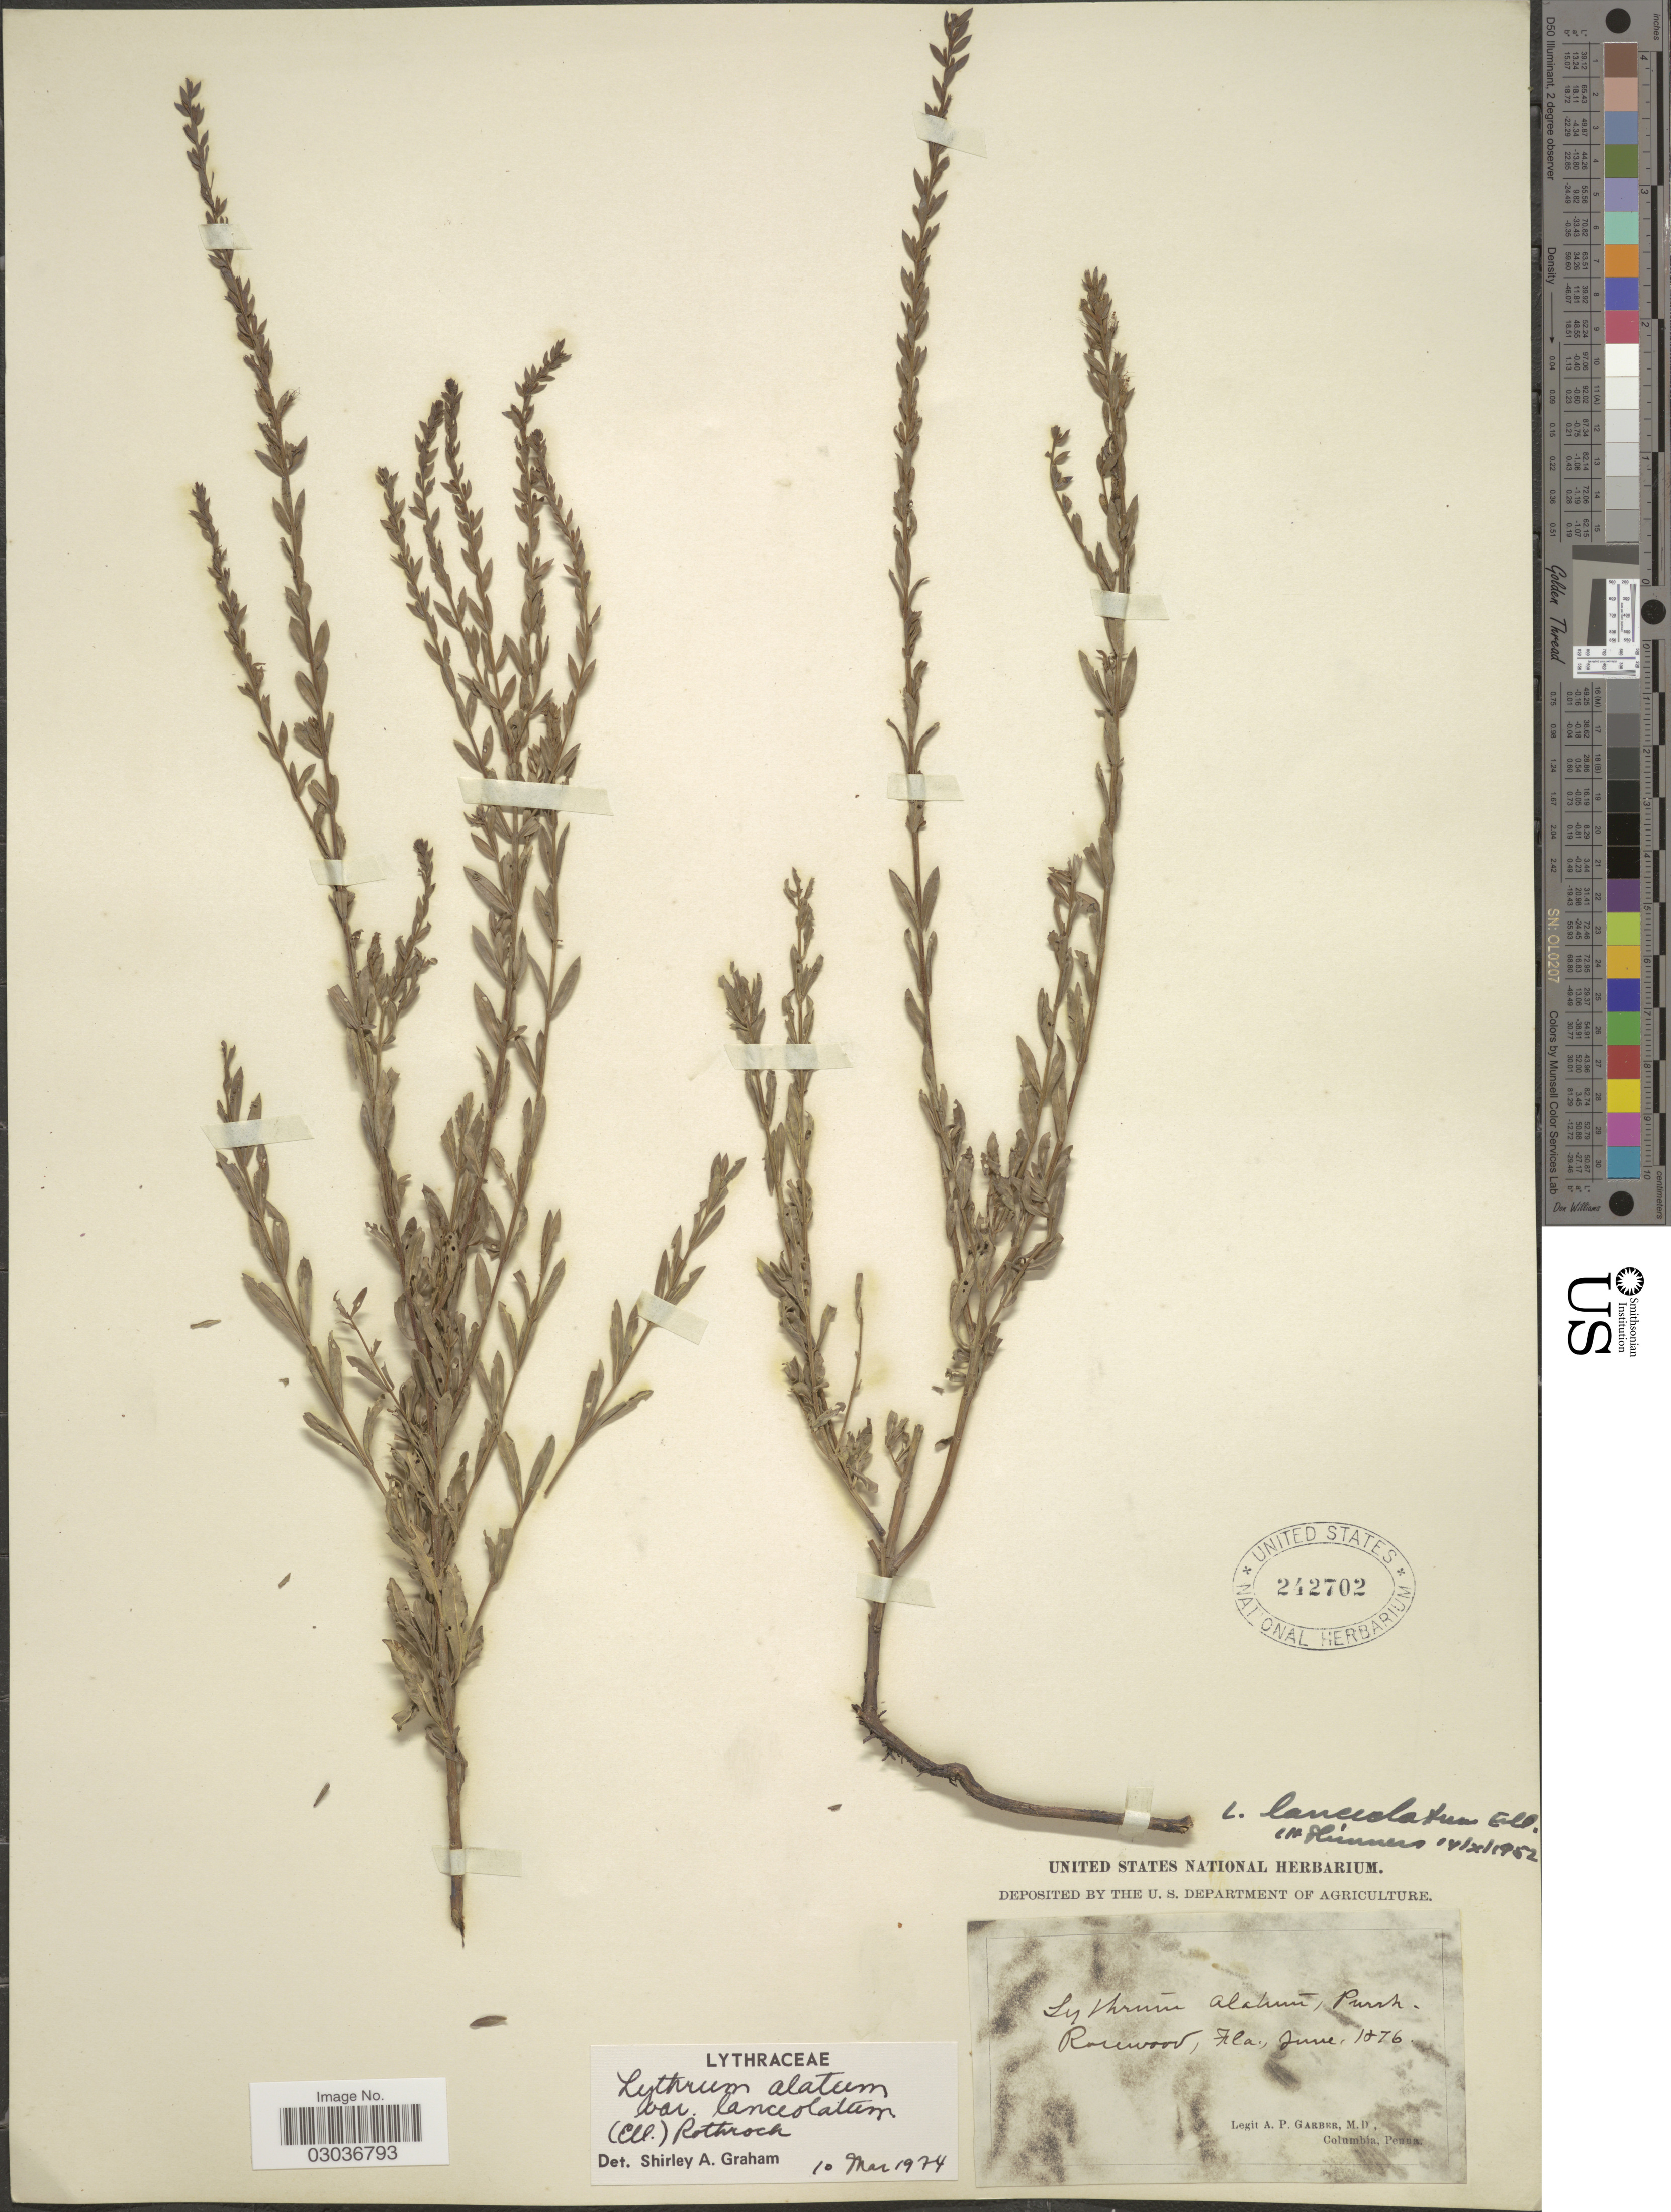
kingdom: Plantae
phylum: Tracheophyta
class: Magnoliopsida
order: Myrtales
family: Lythraceae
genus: Lythrum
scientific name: Lythrum alatum var. lanceolatum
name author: (Elliott) A. Gray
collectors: A. P. Garber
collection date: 1876-06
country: United States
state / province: Florida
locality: Rosewood.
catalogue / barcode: US 242702